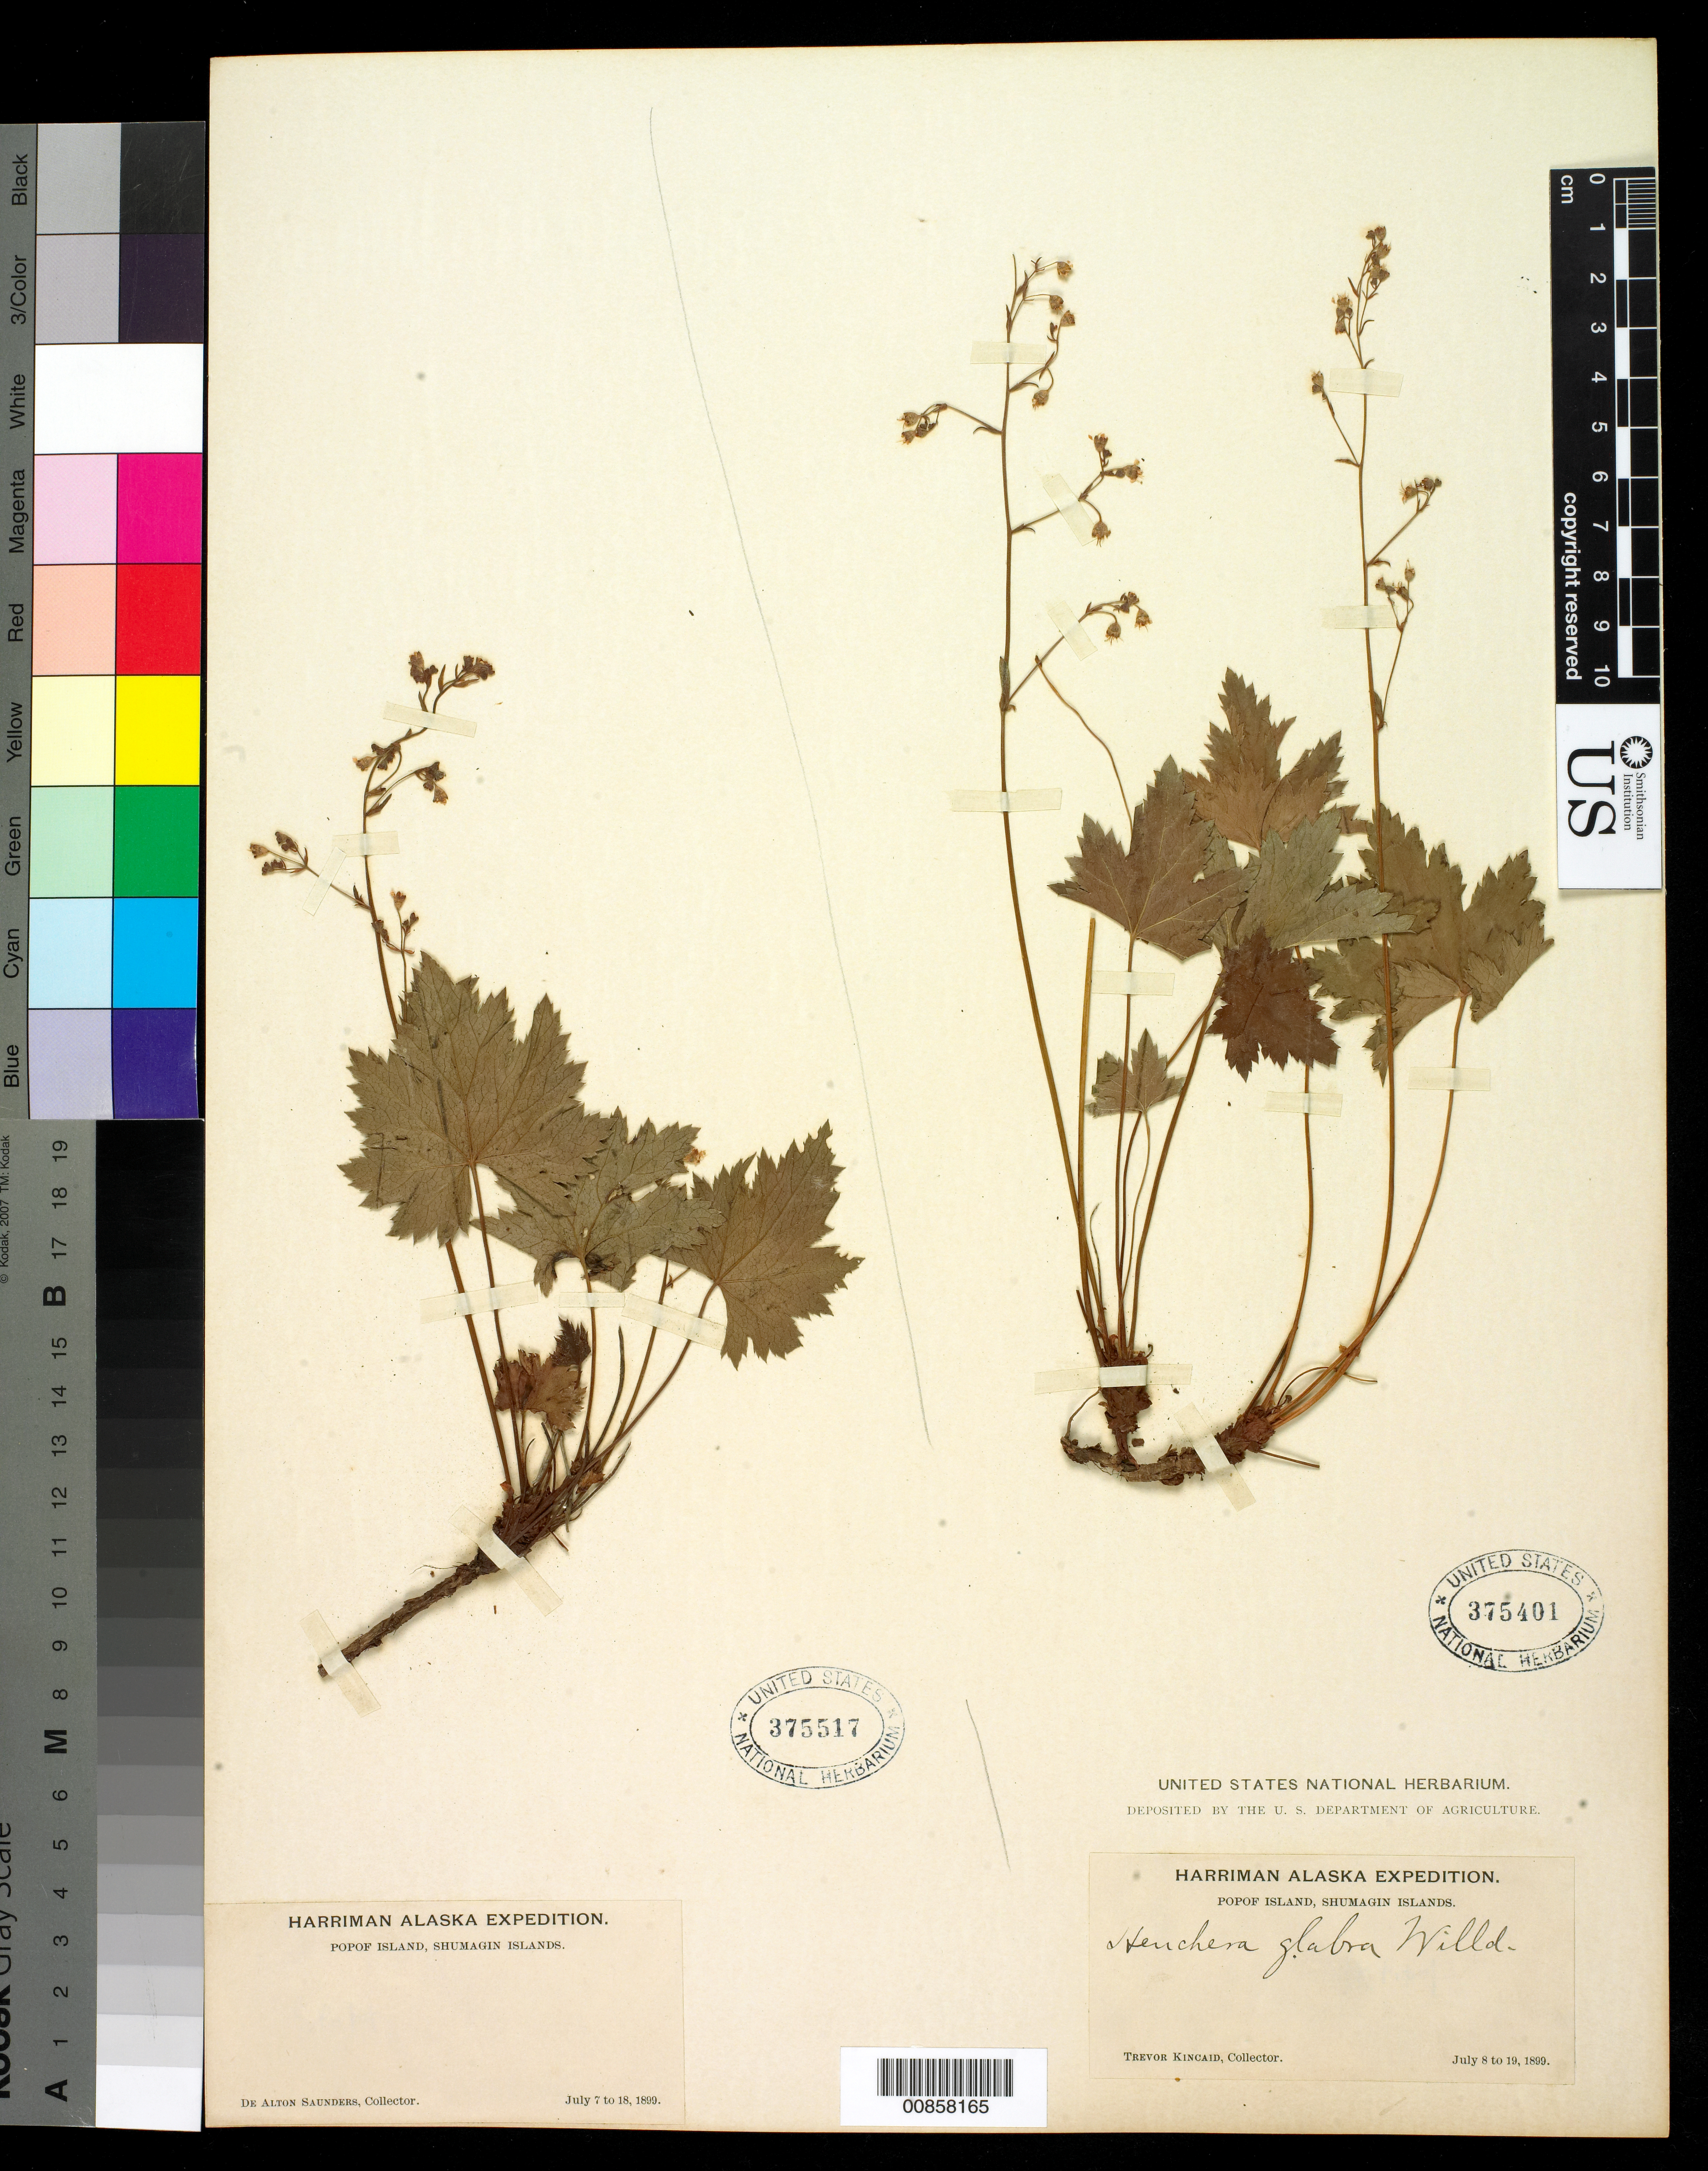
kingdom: Plantae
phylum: Tracheophyta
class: Magnoliopsida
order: Saxifragales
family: Saxifragaceae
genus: Heuchera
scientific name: Heuchera glabra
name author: Willd. ex Roem. & Schult.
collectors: T. C. Kincaid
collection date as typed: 08 Jul 1899 to 19 Jul 1899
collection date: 1899-07-08/1899-07-19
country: United States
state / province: Alaska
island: Popof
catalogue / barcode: US 375401